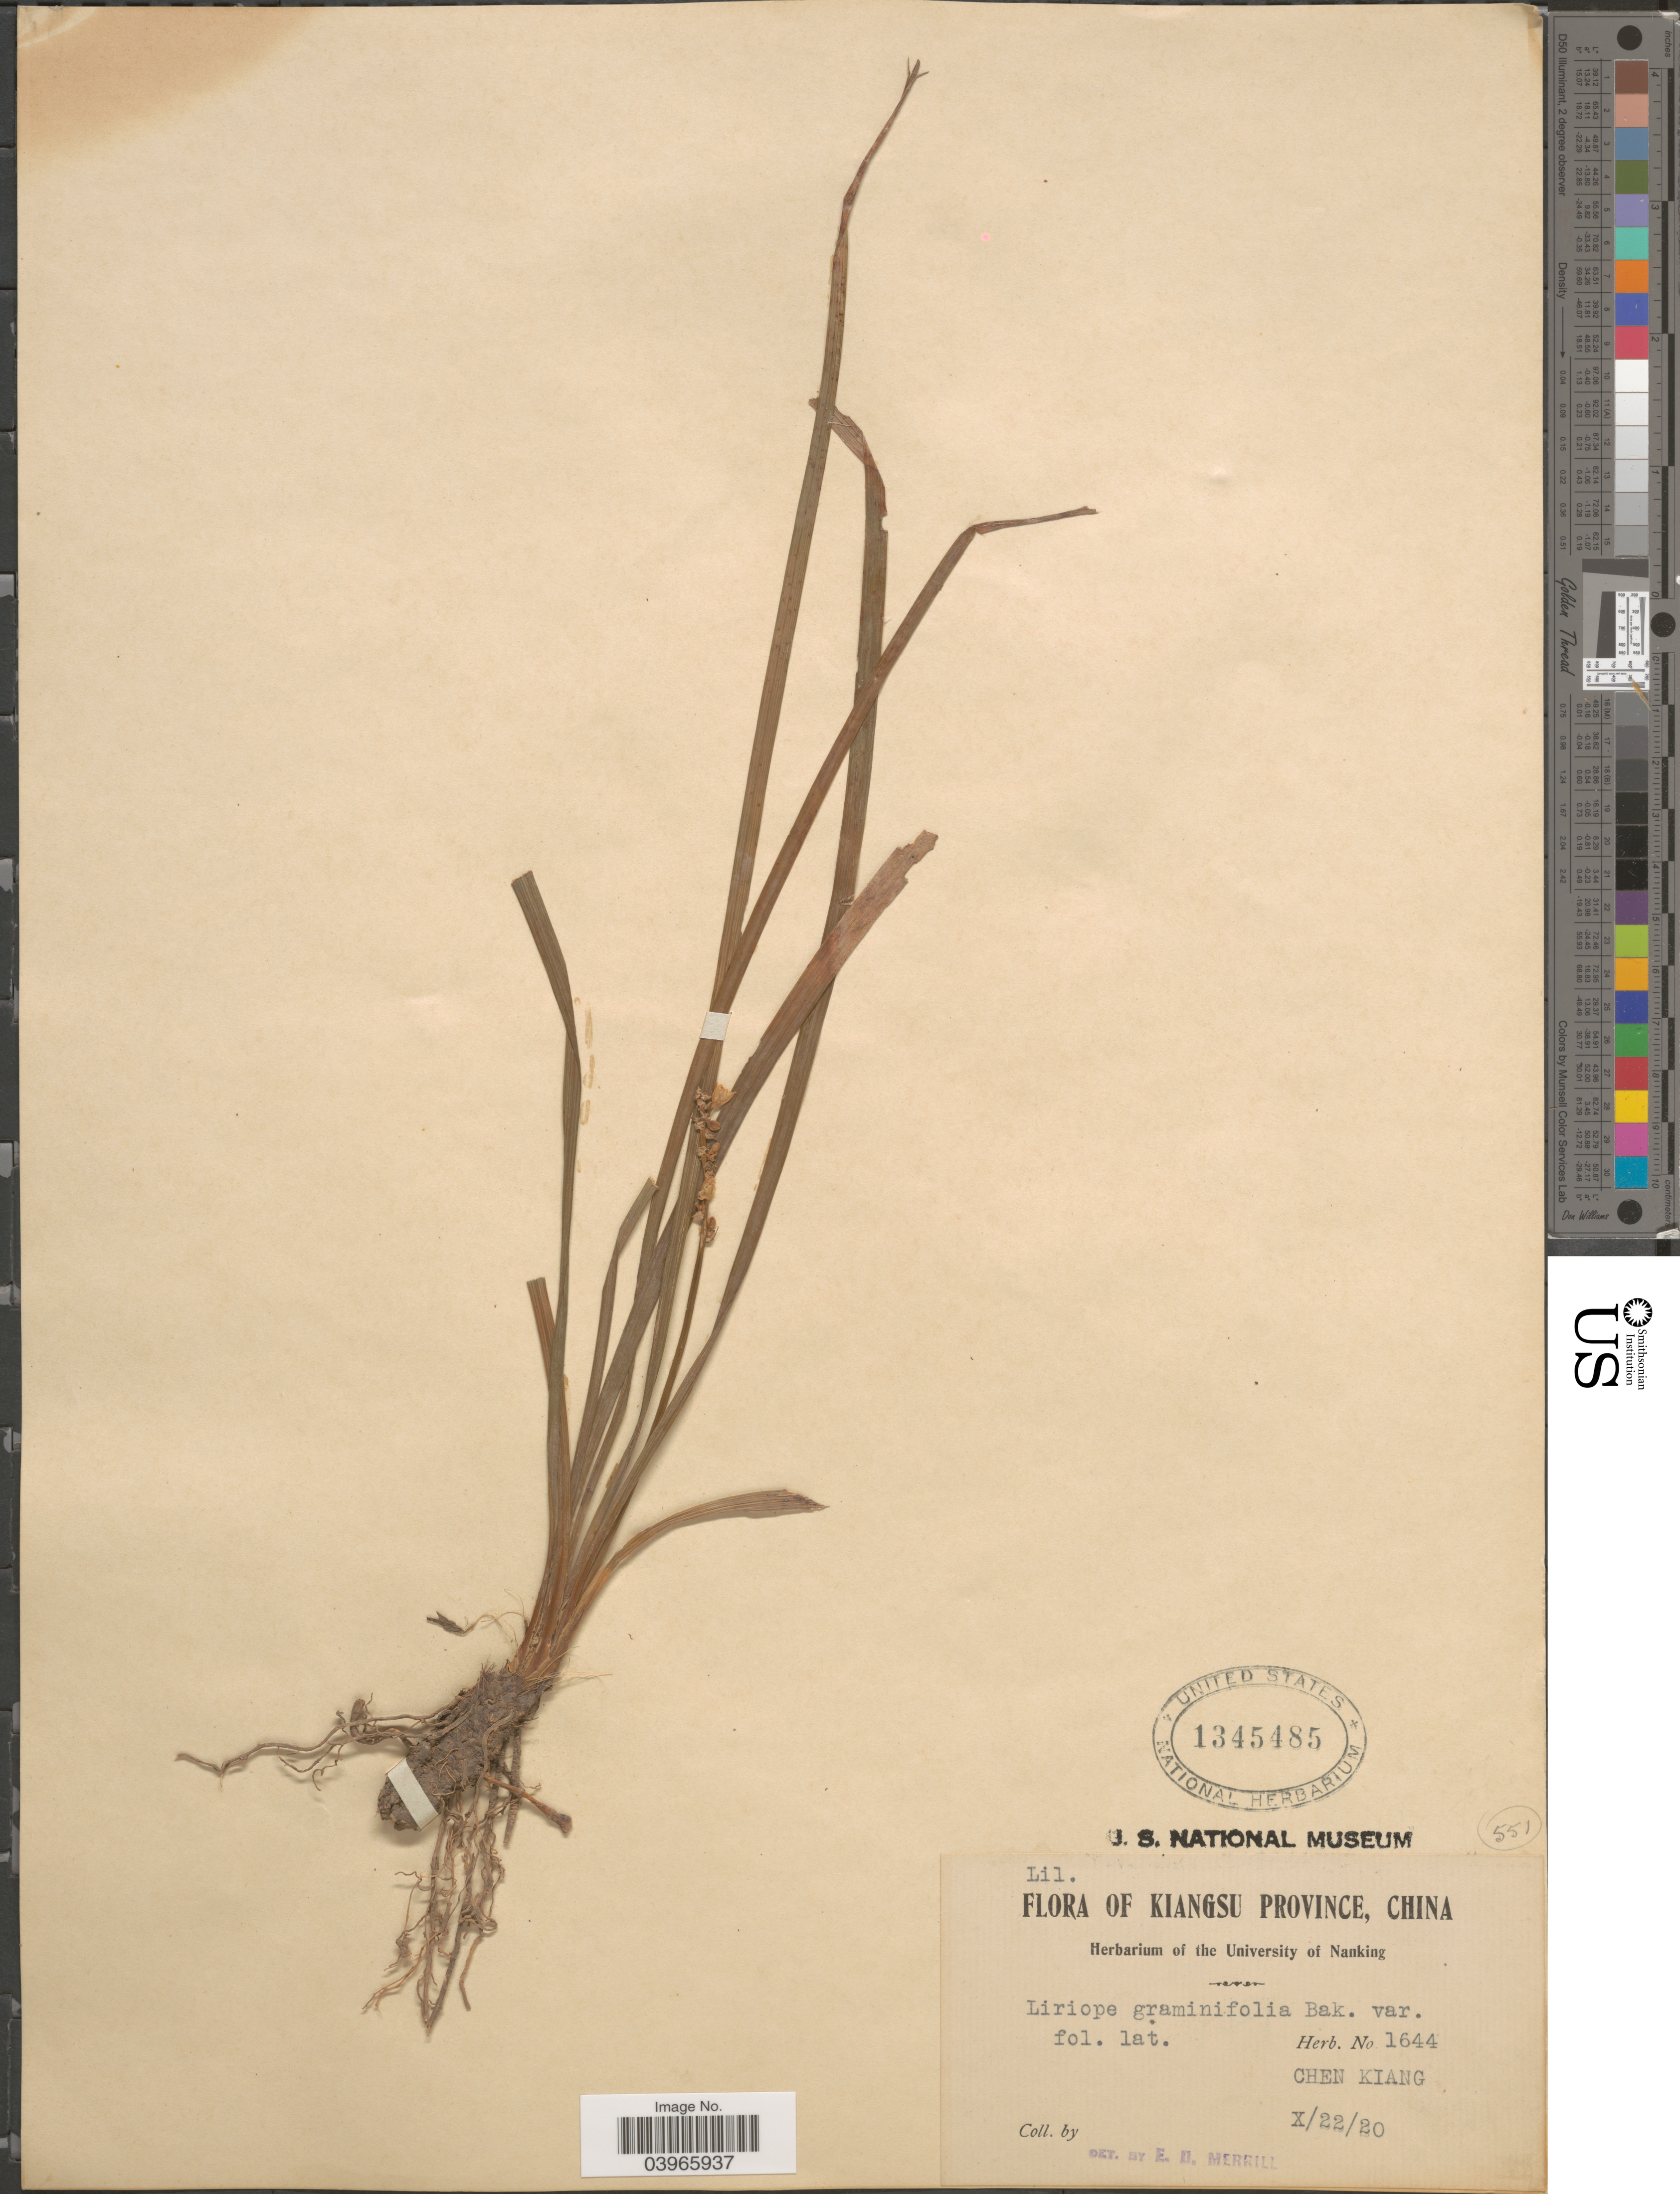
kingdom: Plantae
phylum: Tracheophyta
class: Liliopsida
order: Asparagales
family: Asparagaceae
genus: Liriope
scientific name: Liriope graminifolia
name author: (L.) Baker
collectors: ex herb. University of Nanking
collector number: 1644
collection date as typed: Transcribed d/m/y: 22/10/20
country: China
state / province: Jiangsu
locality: Kiangsu Province. Chen Kiang.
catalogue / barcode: US 1345485